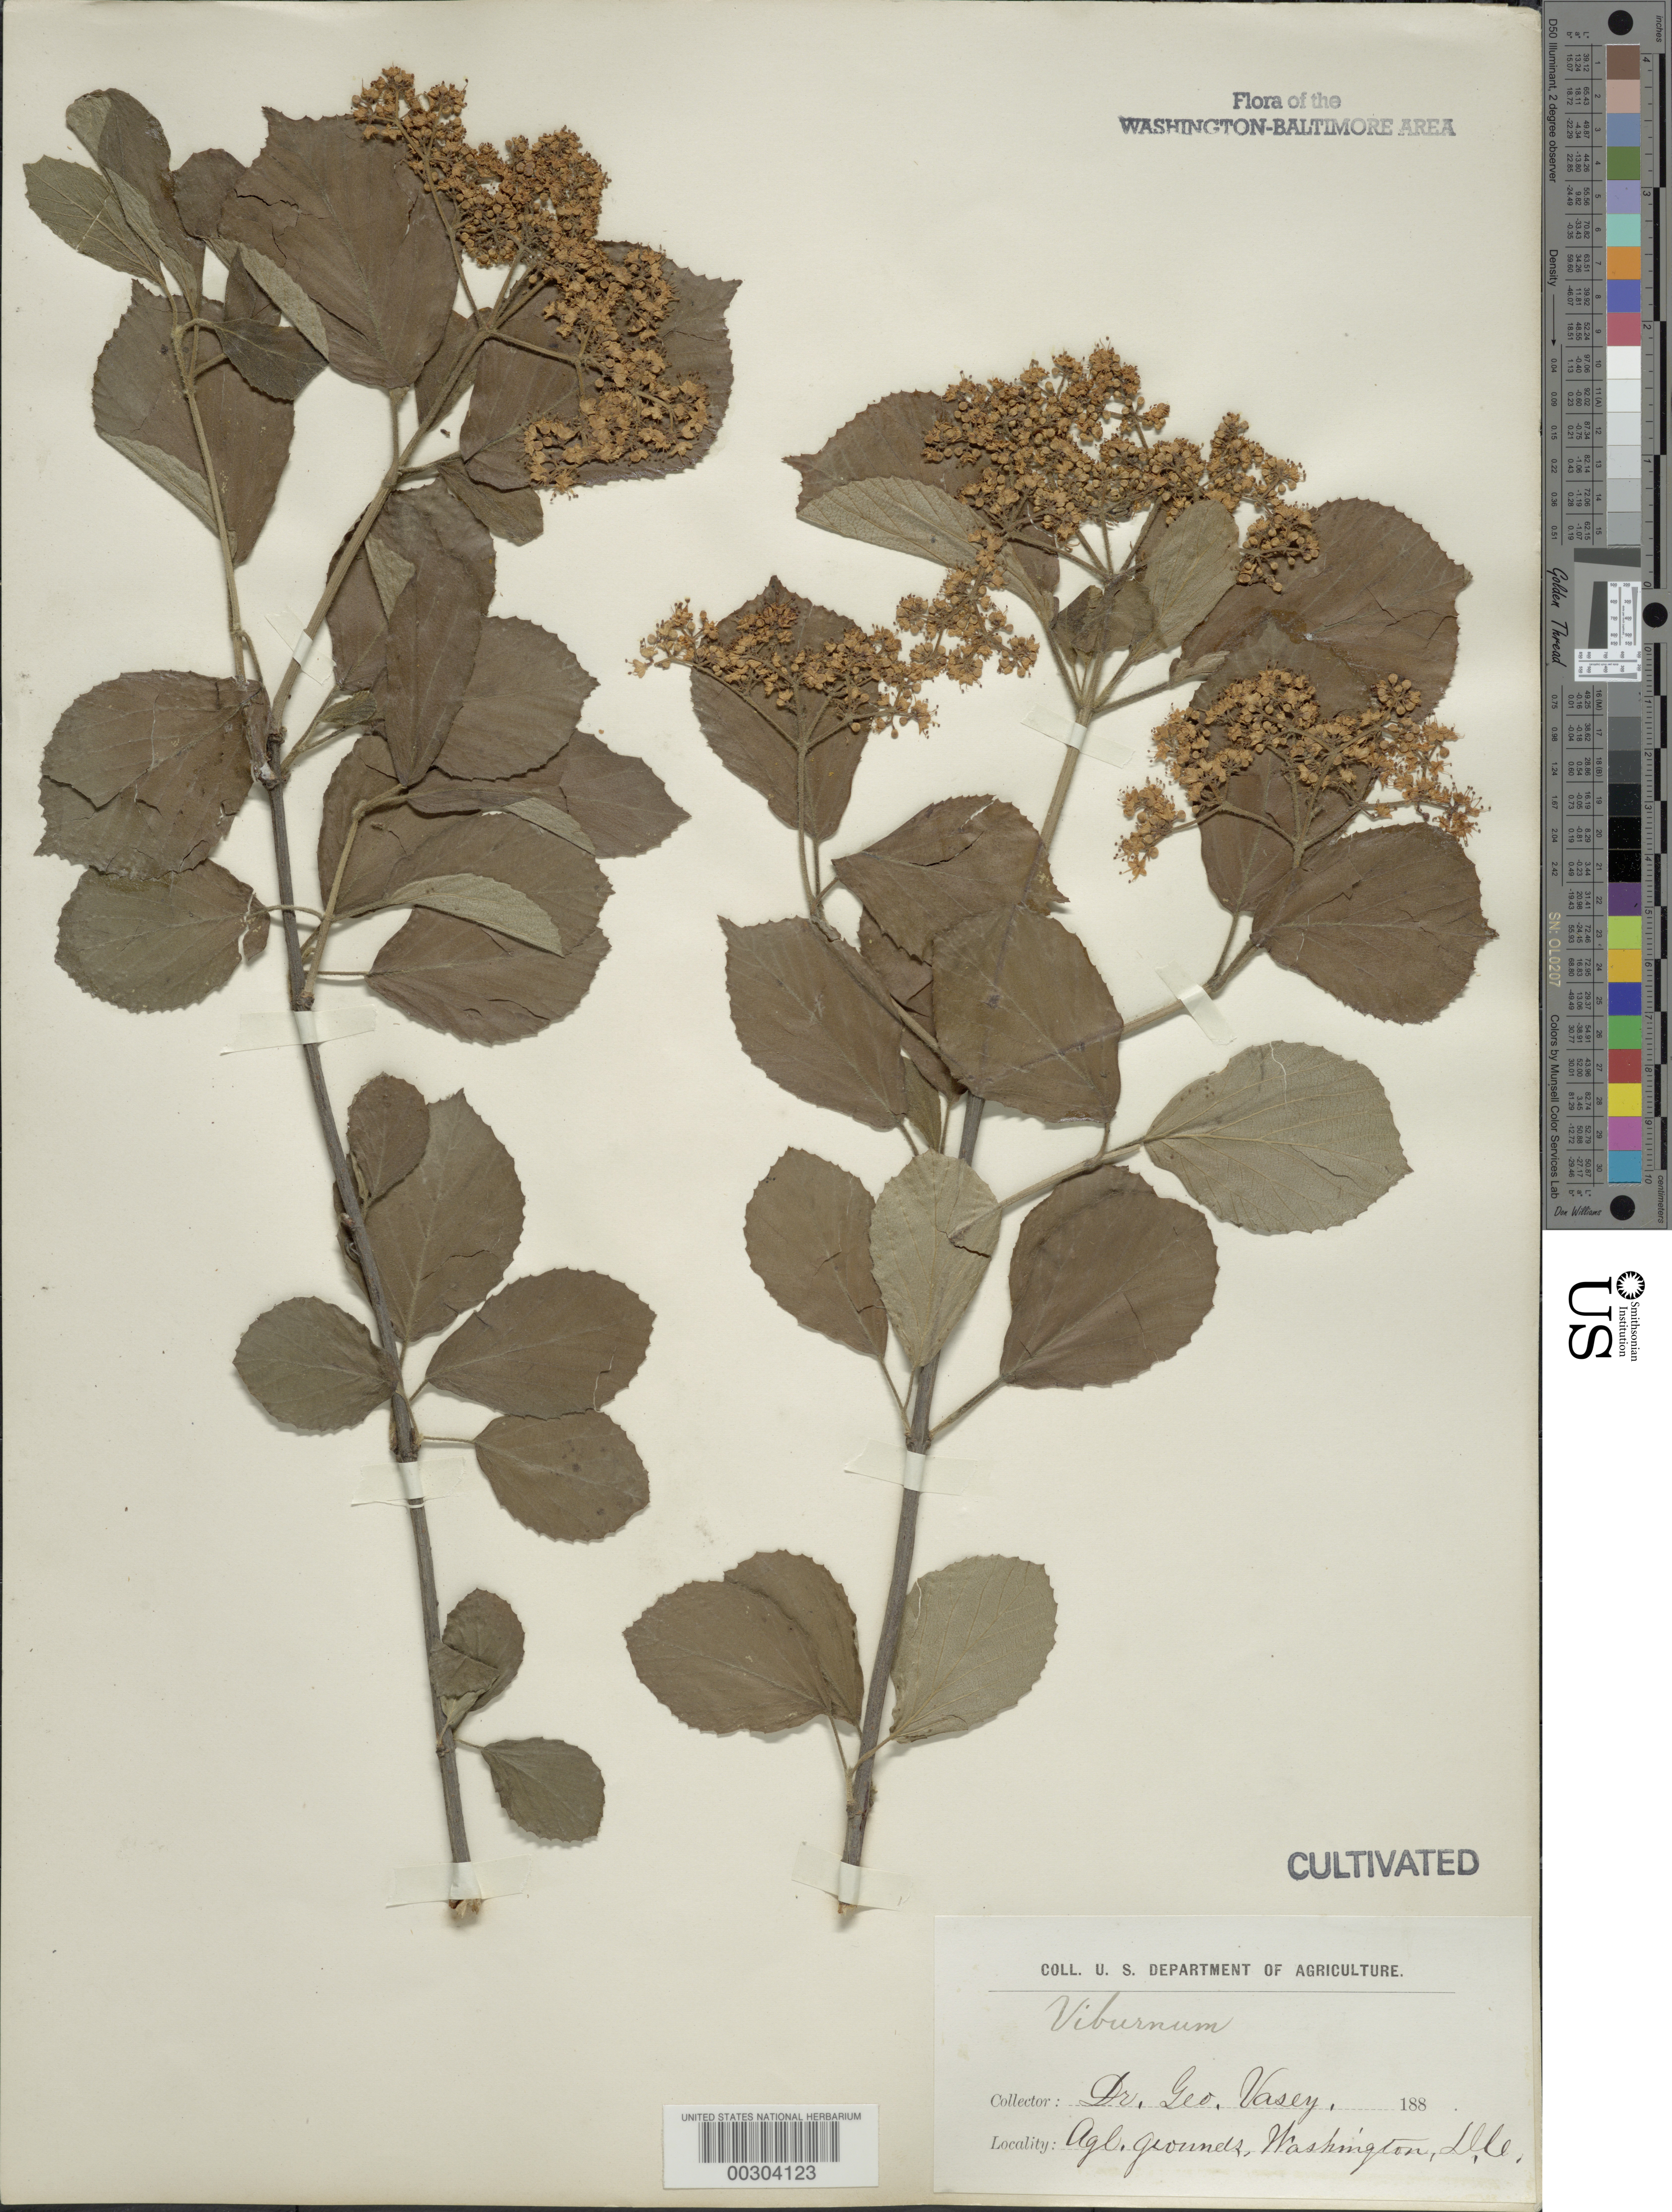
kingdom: Plantae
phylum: Tracheophyta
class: Magnoliopsida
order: Dipsacales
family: Viburnaceae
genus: Viburnum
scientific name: Viburnum sp.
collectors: G. R. Vasey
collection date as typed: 188-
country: United States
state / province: District of Columbia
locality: Department of Agriculture grounds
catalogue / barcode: US 304123